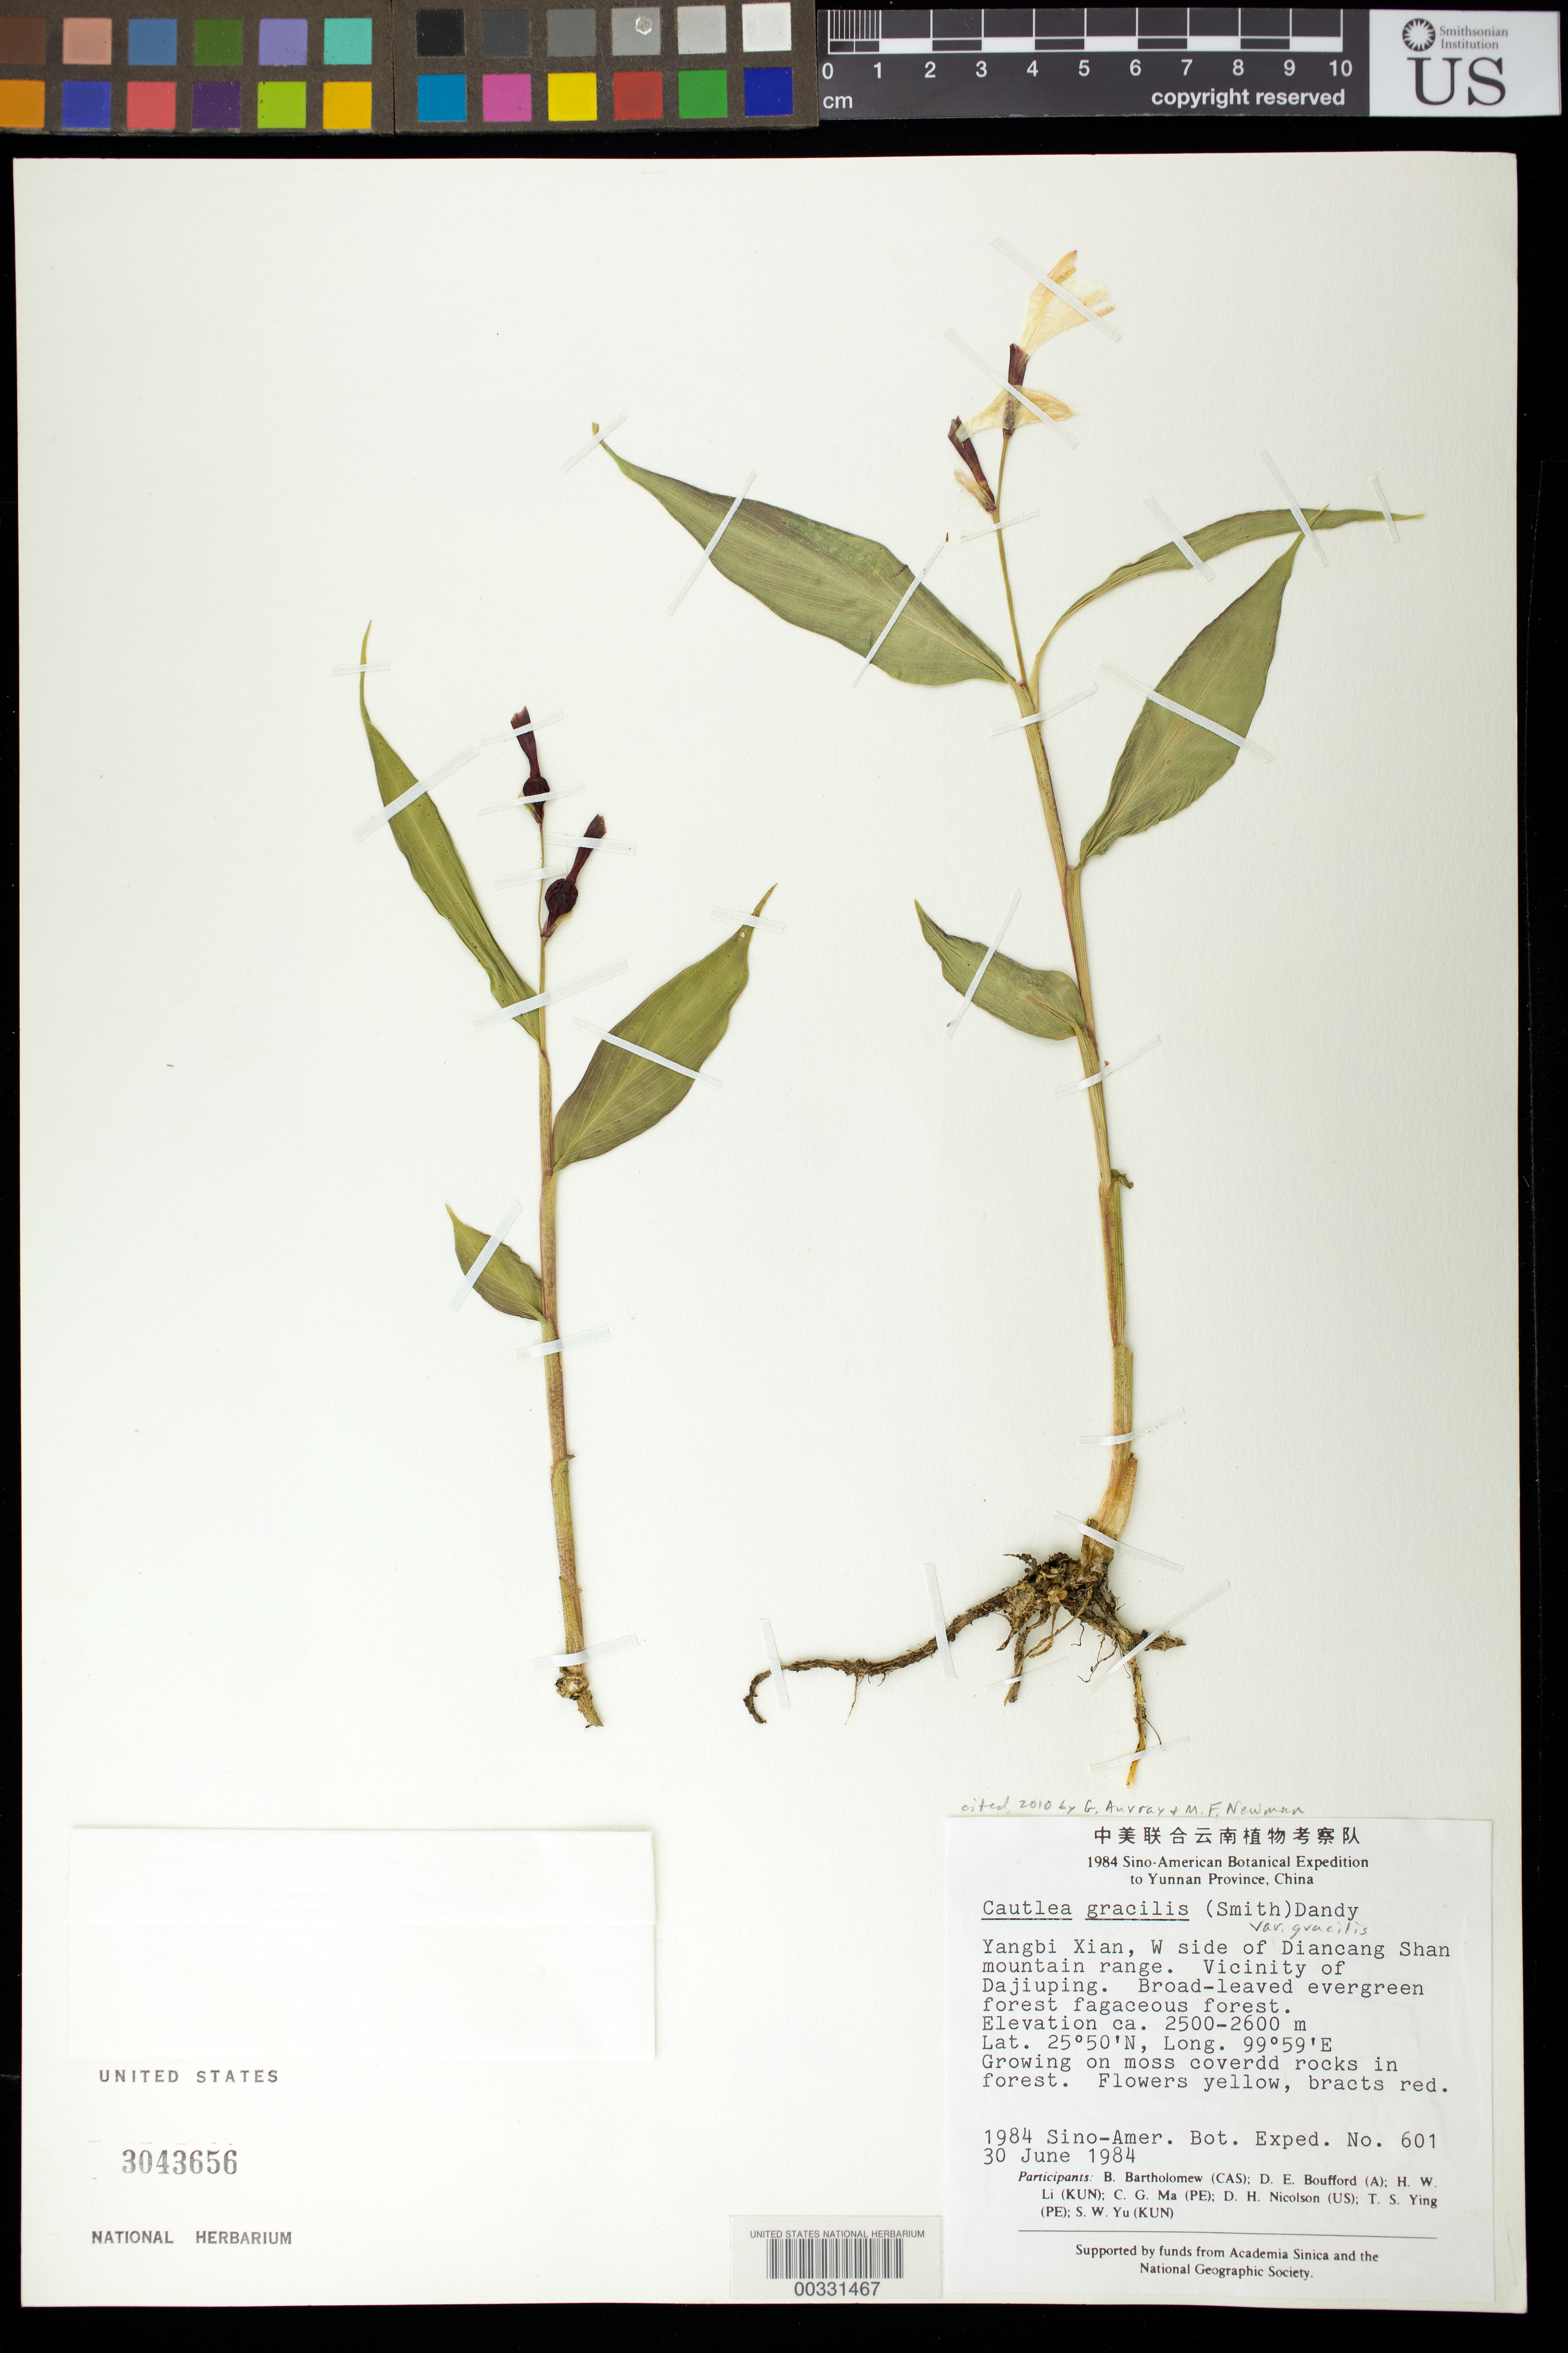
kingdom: Plantae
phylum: Tracheophyta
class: Liliopsida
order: Zingiberales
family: Zingiberaceae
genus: Cautleya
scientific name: Cautleya gracilis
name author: (Sm.) Dandy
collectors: B. M. Bartholomew, D. E. Boufford, H. W. Li, C. Ma, D. H. Nicolson, T. Ying & S. Yu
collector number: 1984 Sino-amer Bot Exped 601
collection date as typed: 30 Jun 1984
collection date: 1984-06-30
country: China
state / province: Yunnan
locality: Yangbi Xian, W side of Diancang Shan Mountain Range, vicinity of Dajiuping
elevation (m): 2500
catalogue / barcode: US 3043656